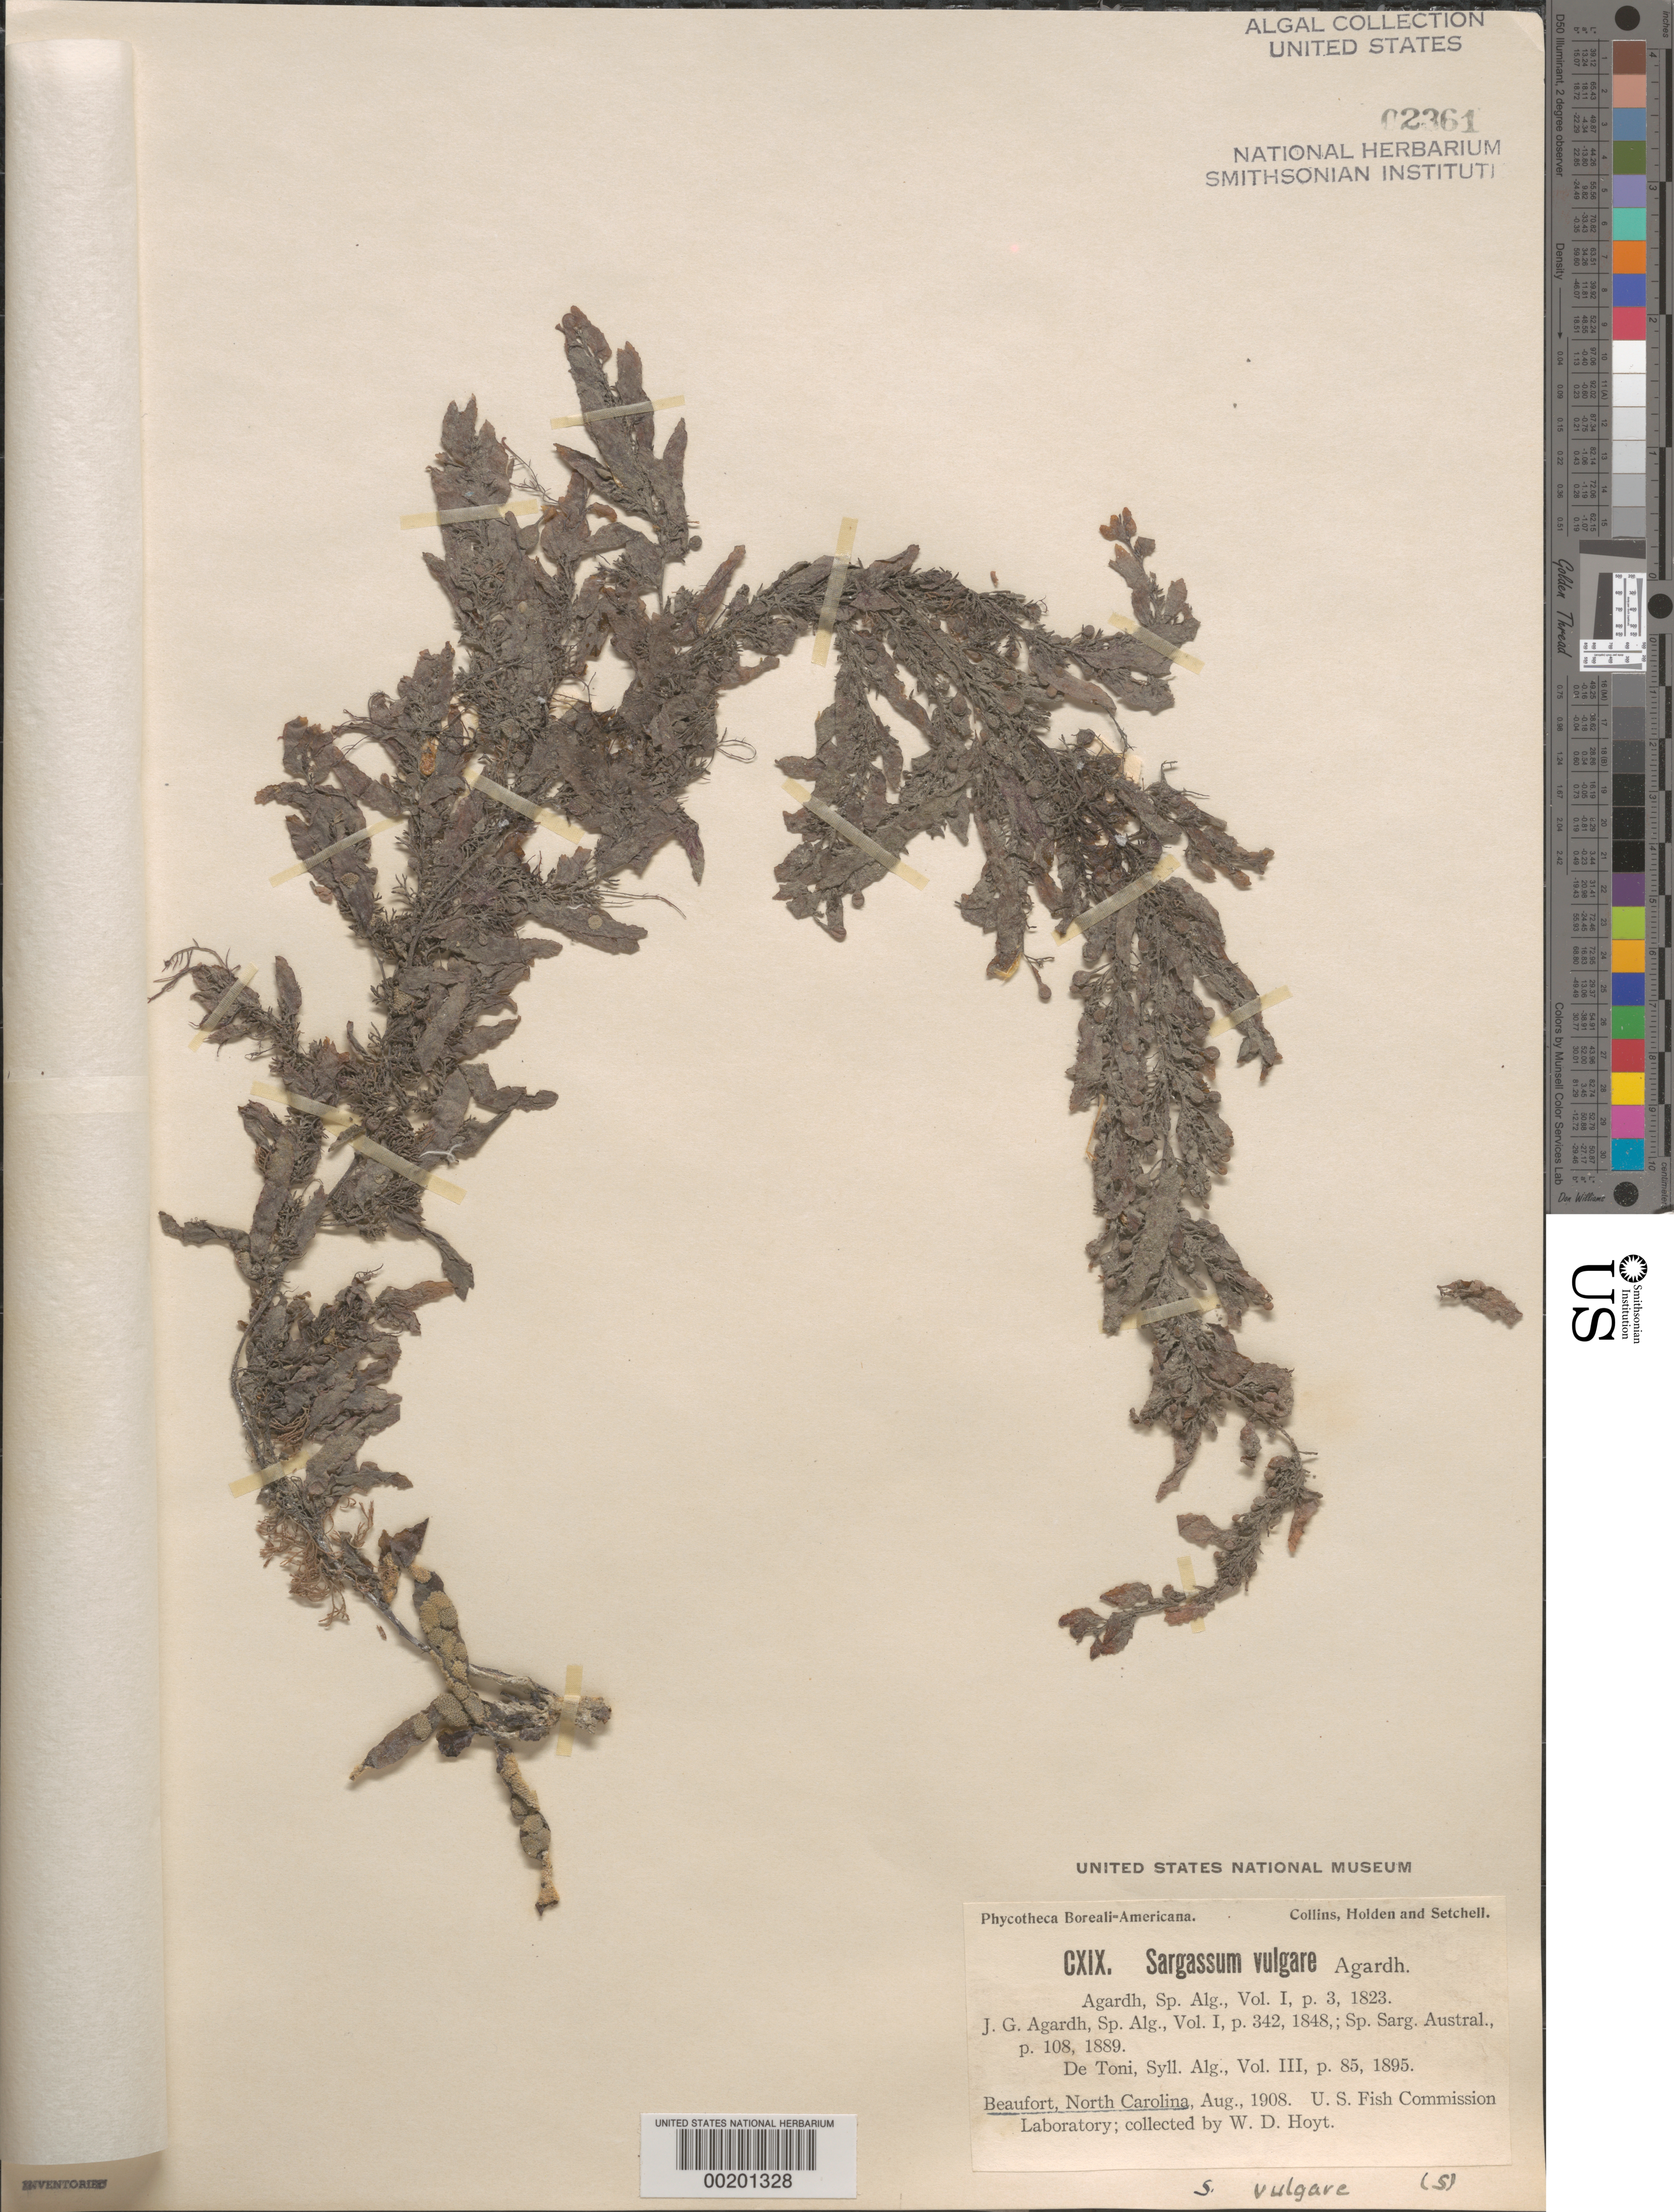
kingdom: Chromista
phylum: Ochrophyta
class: Phaeophyceae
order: Fucales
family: Sargassaceae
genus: Sargassum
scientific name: Sargassum vulgare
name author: C. Agardh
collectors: W. D. Hoyt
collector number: PB-A Cxix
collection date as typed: Aug 1908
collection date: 1908-08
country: United States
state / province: North Carolina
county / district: Carteret County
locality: Beaufort, US Fish Commission laboratory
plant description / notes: Collins, Holden & Setchell, Phycotheca Boreali-Americana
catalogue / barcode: US 2361